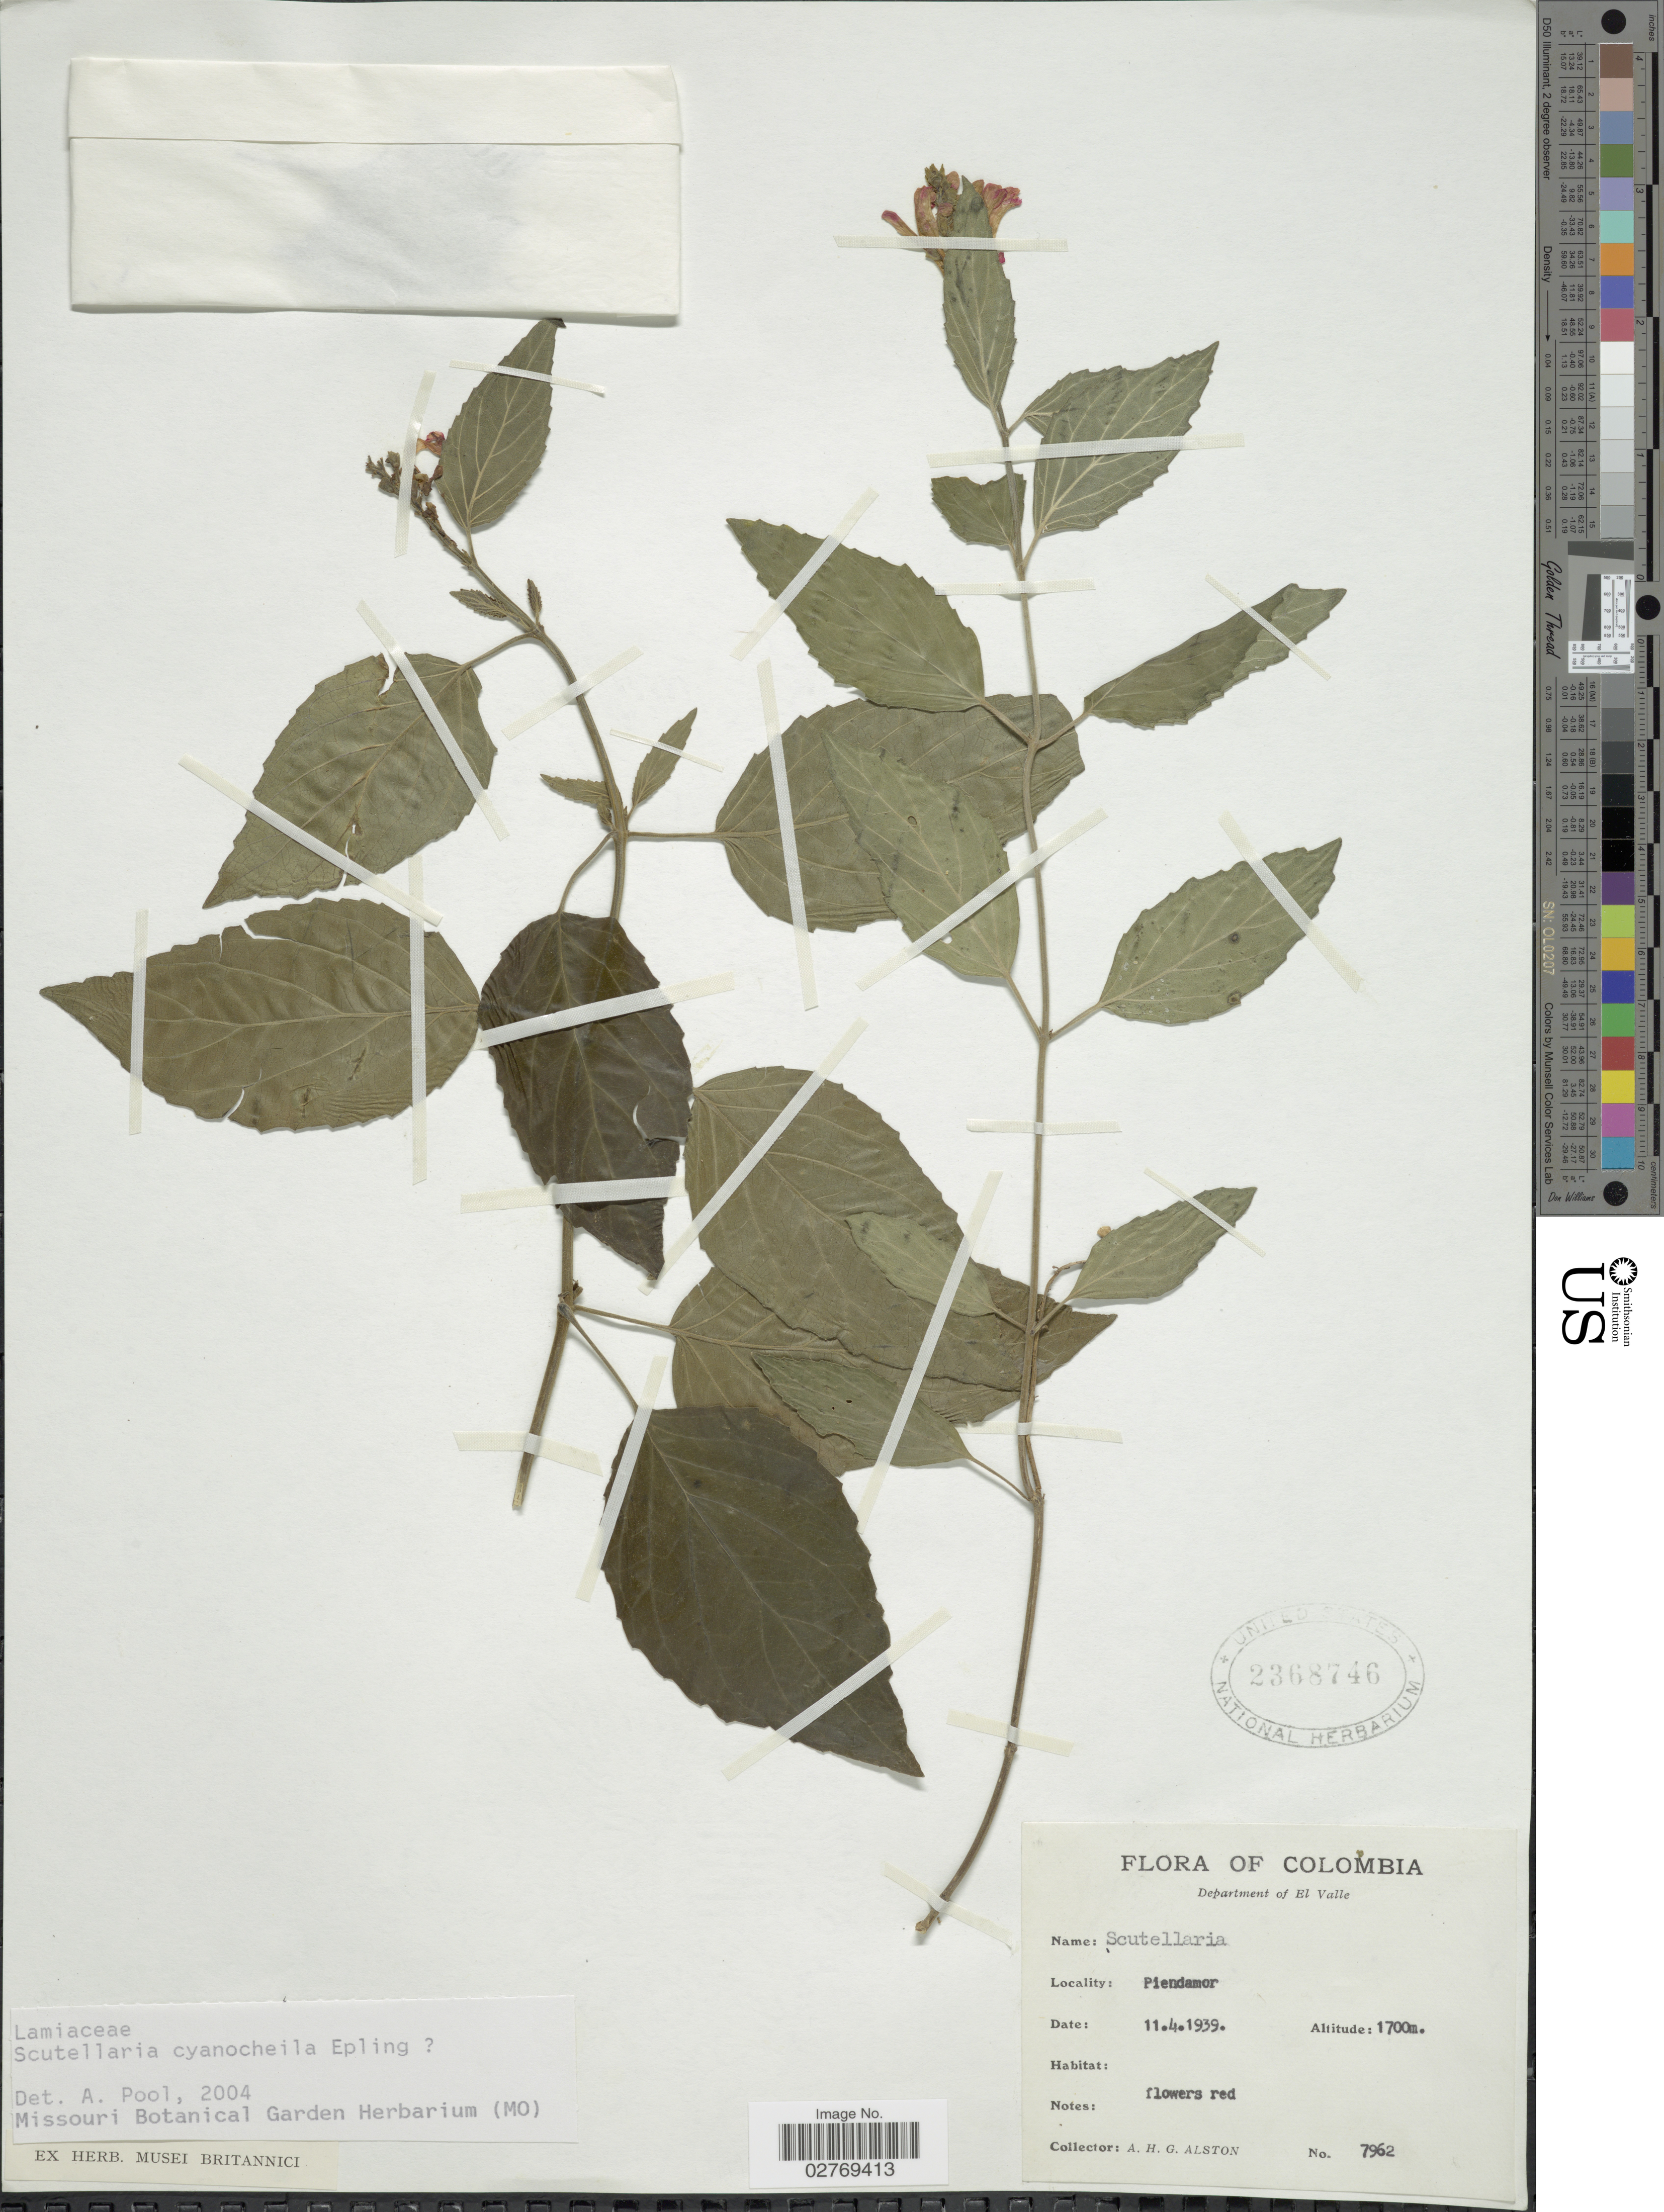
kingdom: Plantae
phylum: Tracheophyta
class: Magnoliopsida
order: Lamiales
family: Lamiaceae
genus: Scutellaria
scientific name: Scutellaria cyanocheila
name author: Epling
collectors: A. H. Alston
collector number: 7962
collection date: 1939-04-11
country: Colombia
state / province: Valle del Cauca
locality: Department of El Valle, Piendamor.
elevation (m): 1700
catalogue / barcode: US 2368746